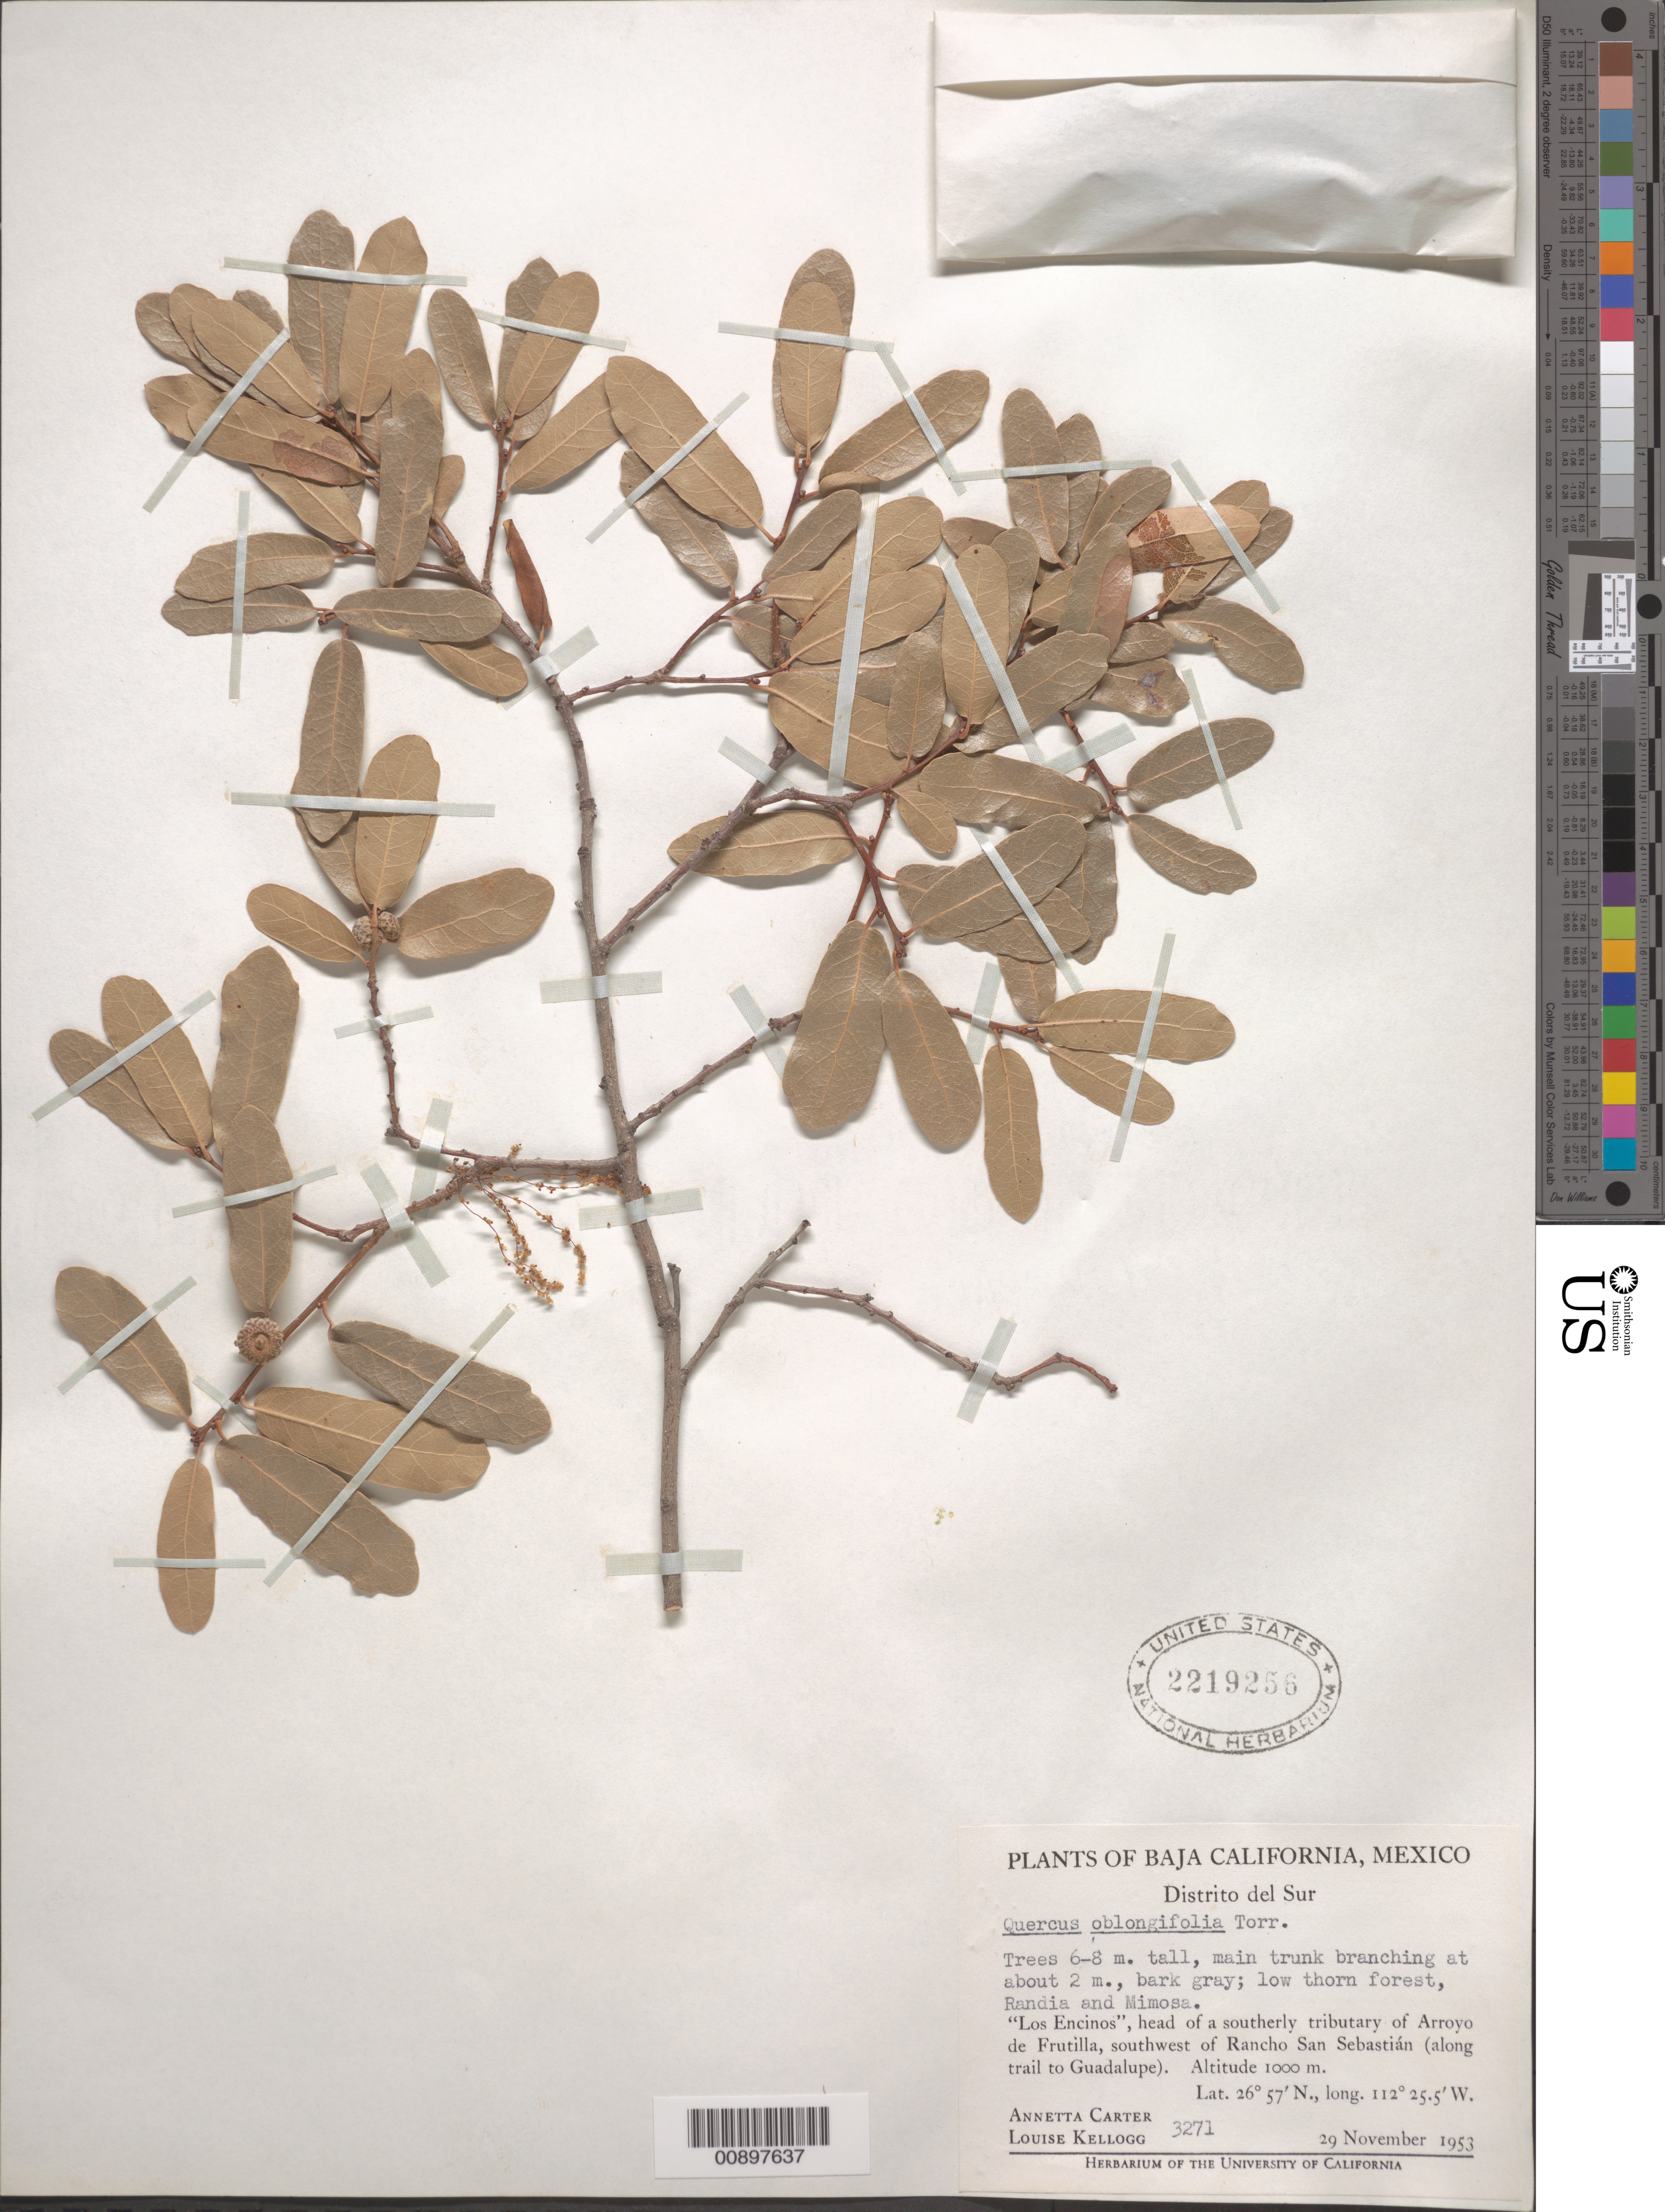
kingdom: Plantae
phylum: Tracheophyta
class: Magnoliopsida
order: Fagales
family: Fagaceae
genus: Quercus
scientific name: Quercus oblongifolia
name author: Torr.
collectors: A. Carter & L. Kellogg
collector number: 3271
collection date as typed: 29 Nov 1953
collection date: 1953-11-29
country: Mexico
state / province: Baja California Sur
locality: Los Encinos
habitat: Low thorn forest, Randia and Mimosa.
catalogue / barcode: US 2219256